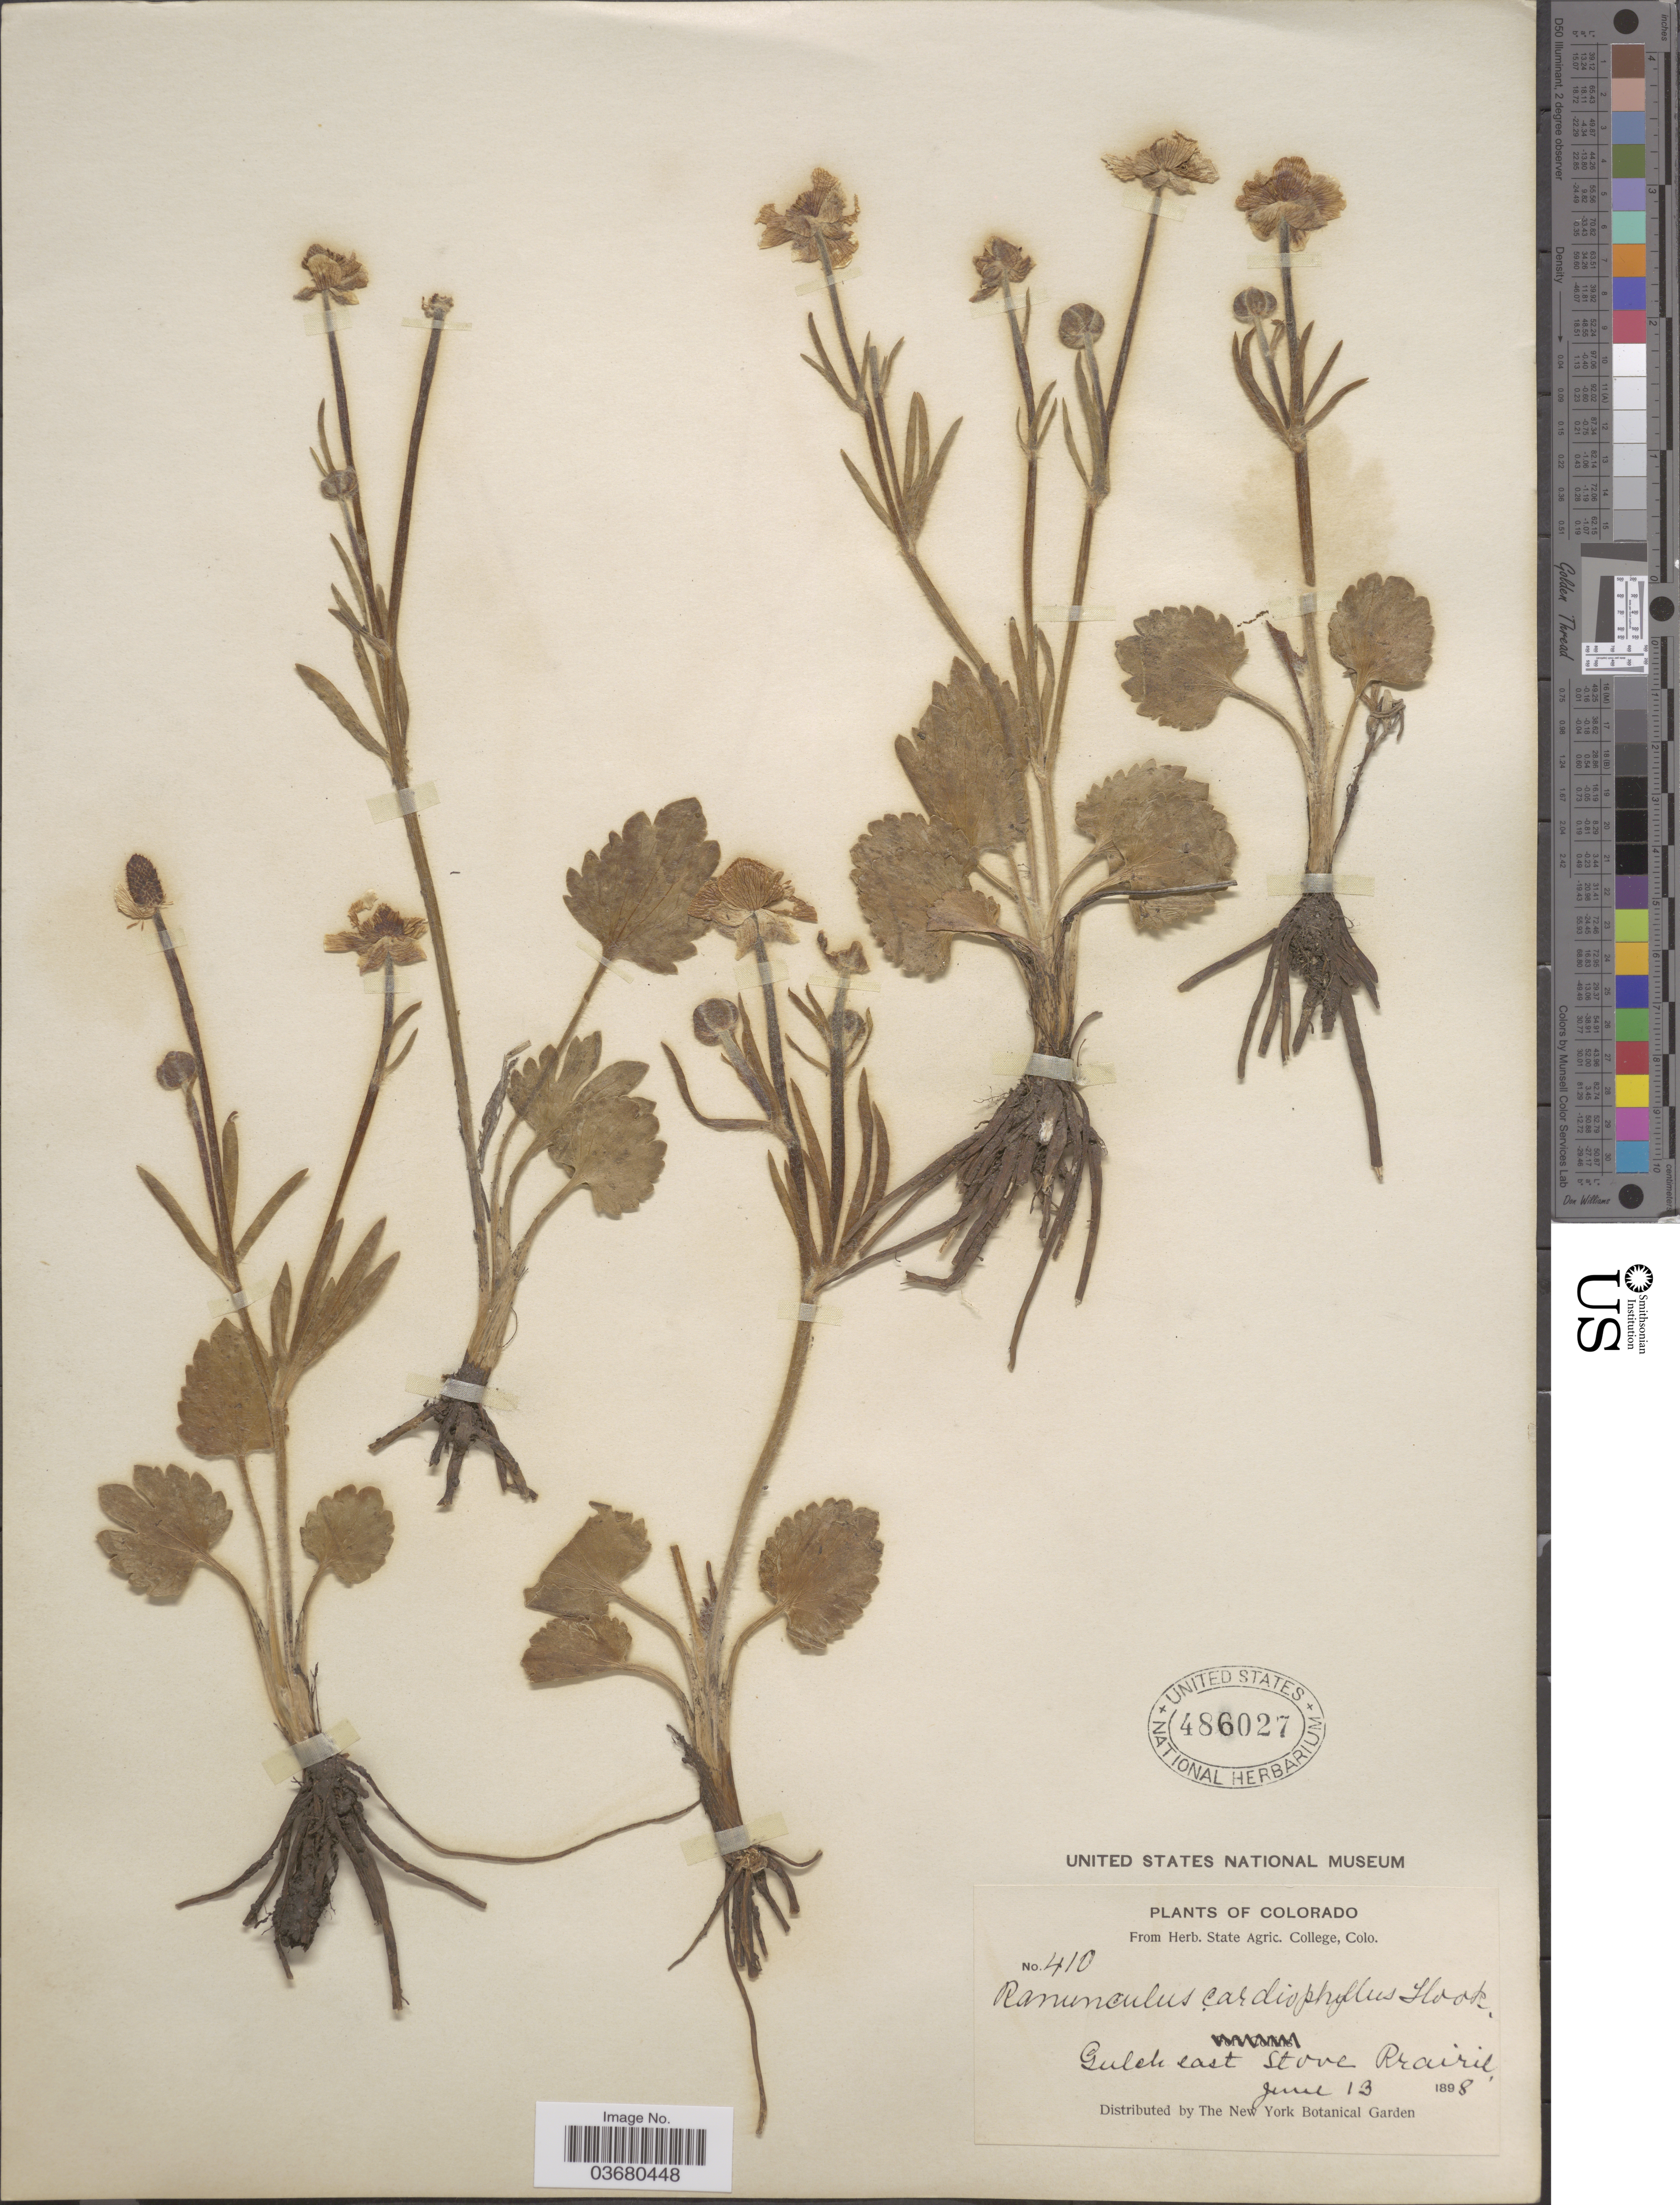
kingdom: Plantae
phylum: Tracheophyta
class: Magnoliopsida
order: Ranunculales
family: Ranunculaceae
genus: Ranunculus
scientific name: Ranunculus cardiophyllus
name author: Hook.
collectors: ex herb. State Agric. College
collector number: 410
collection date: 1898-06-13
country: United States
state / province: Colorado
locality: Gulch east Stove Prairie.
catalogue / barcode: US 486027